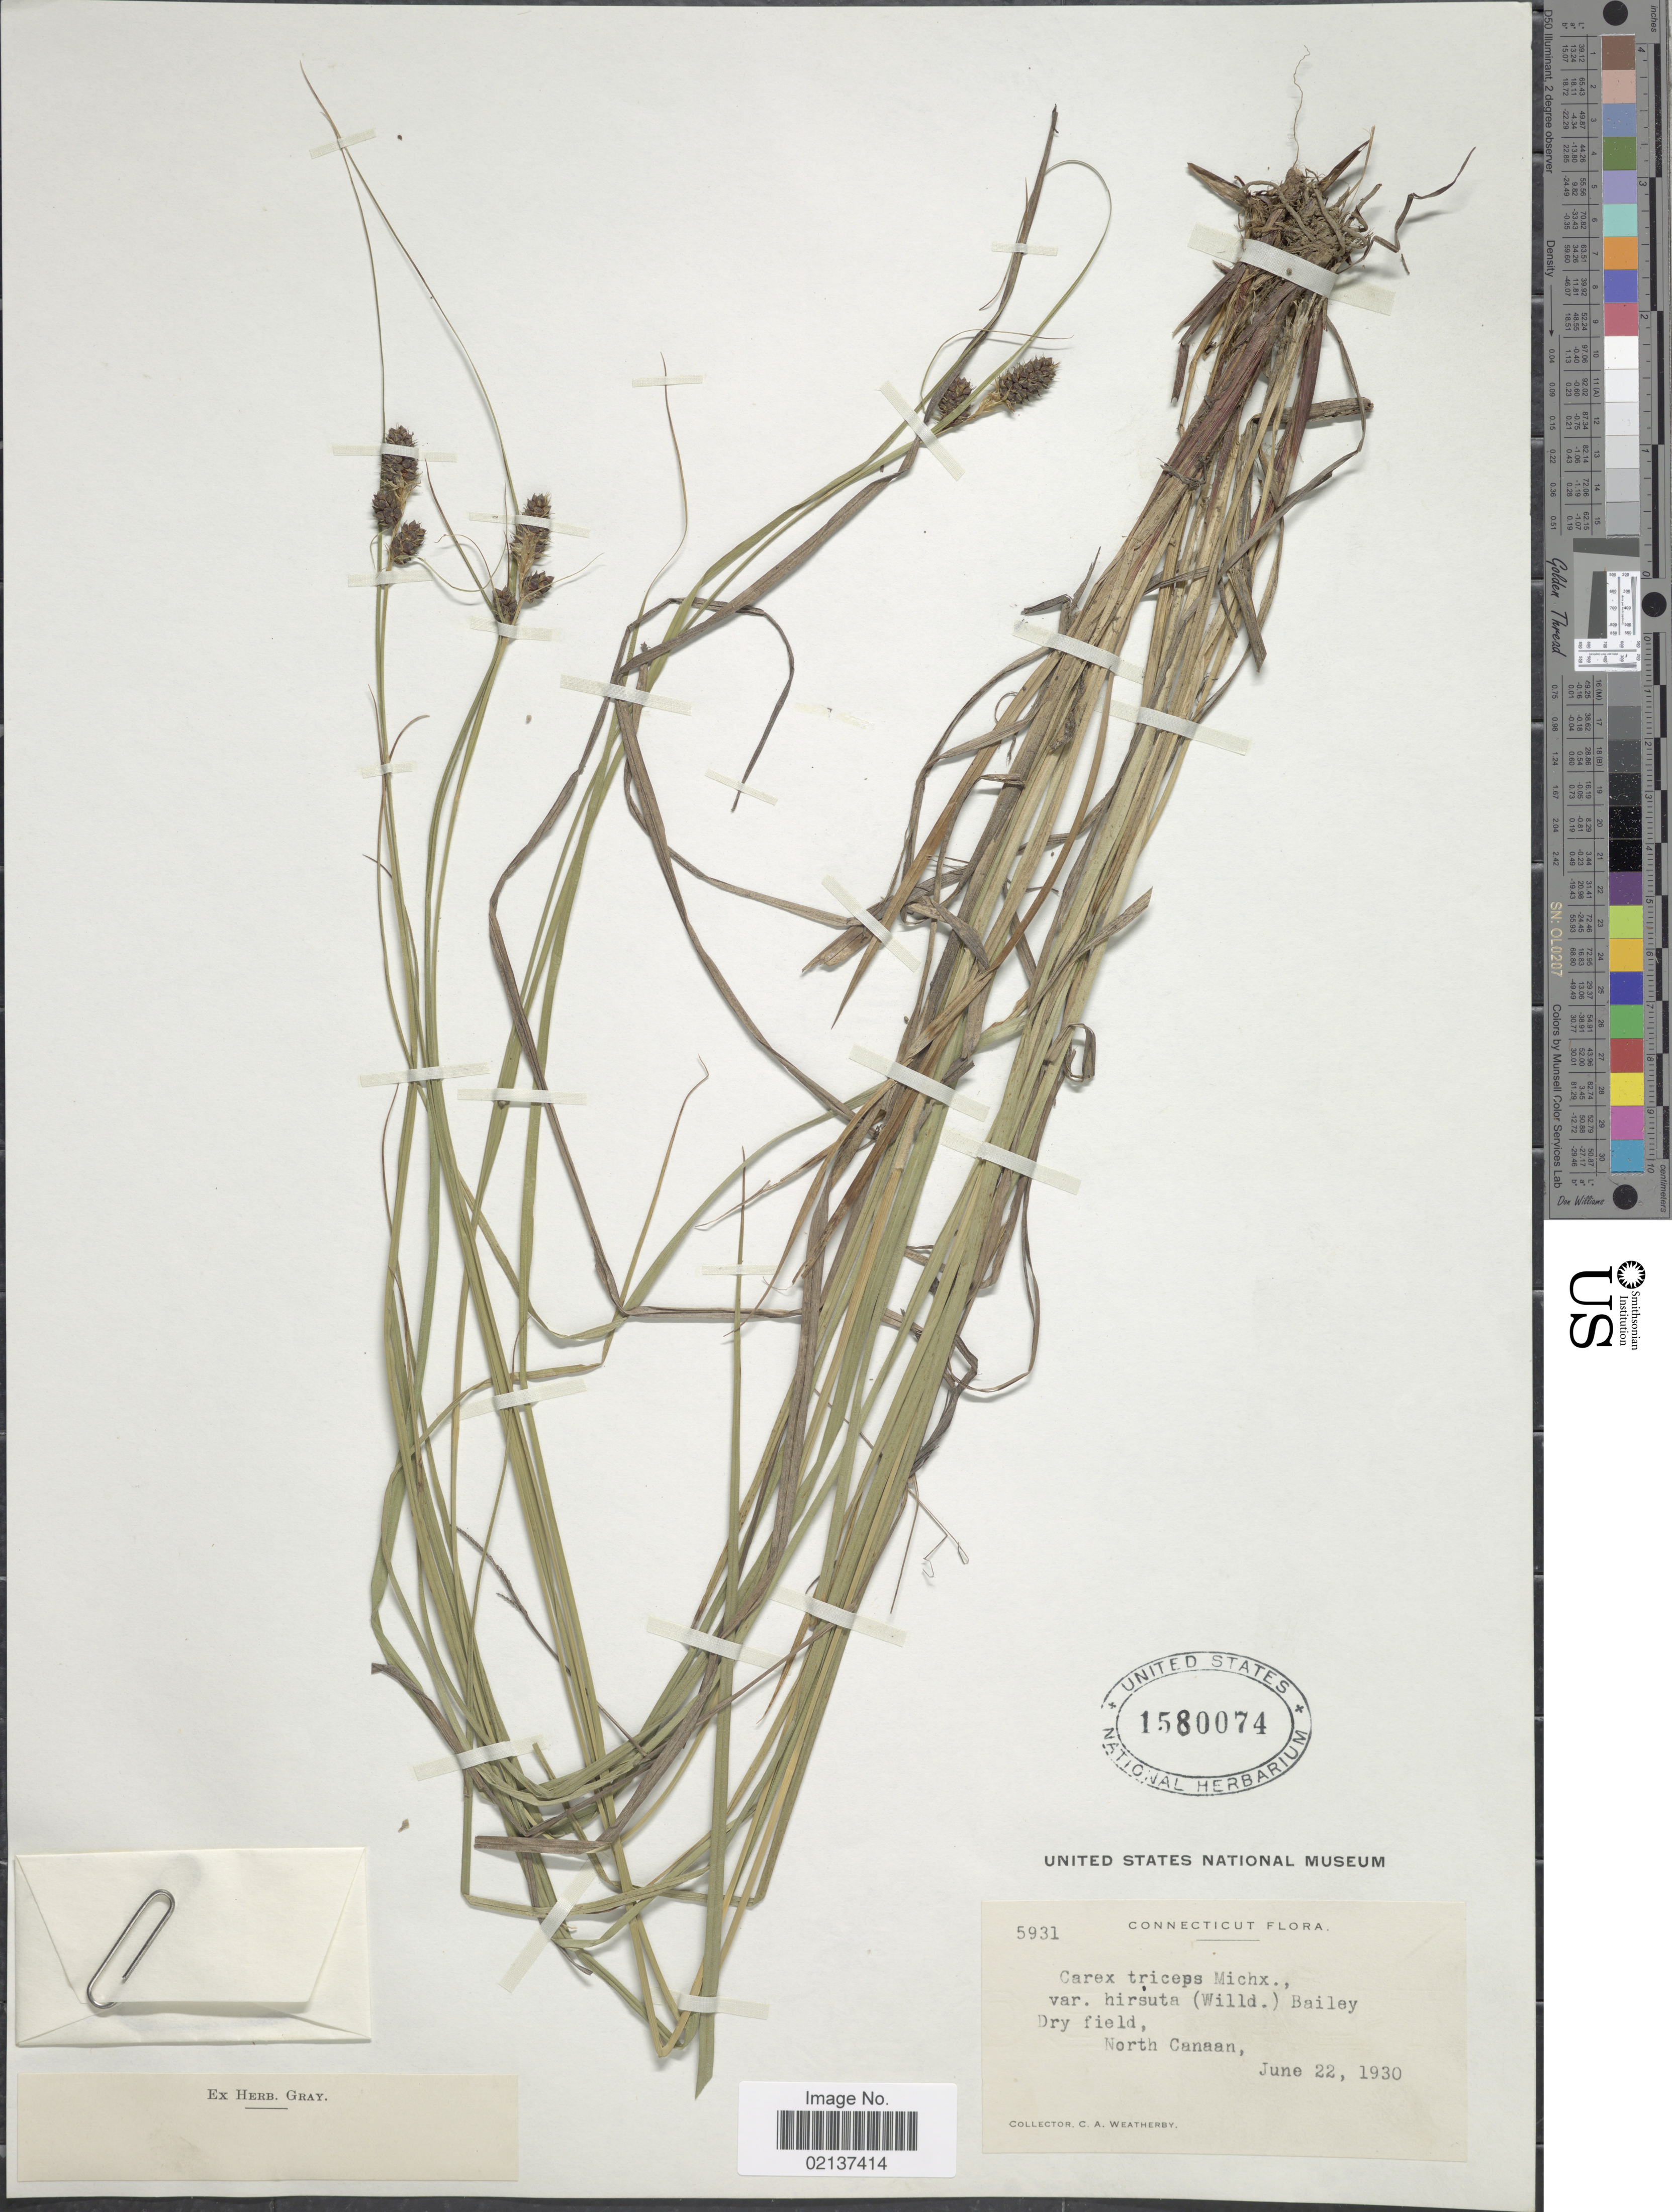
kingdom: Plantae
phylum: Tracheophyta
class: Liliopsida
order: Poales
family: Cyperaceae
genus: Carex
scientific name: Carex hirsutella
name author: Mack.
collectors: C. A. Weatherby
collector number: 5931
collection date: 1930-06-22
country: United States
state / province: Connecticut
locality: North Canaan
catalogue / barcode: US 1580074